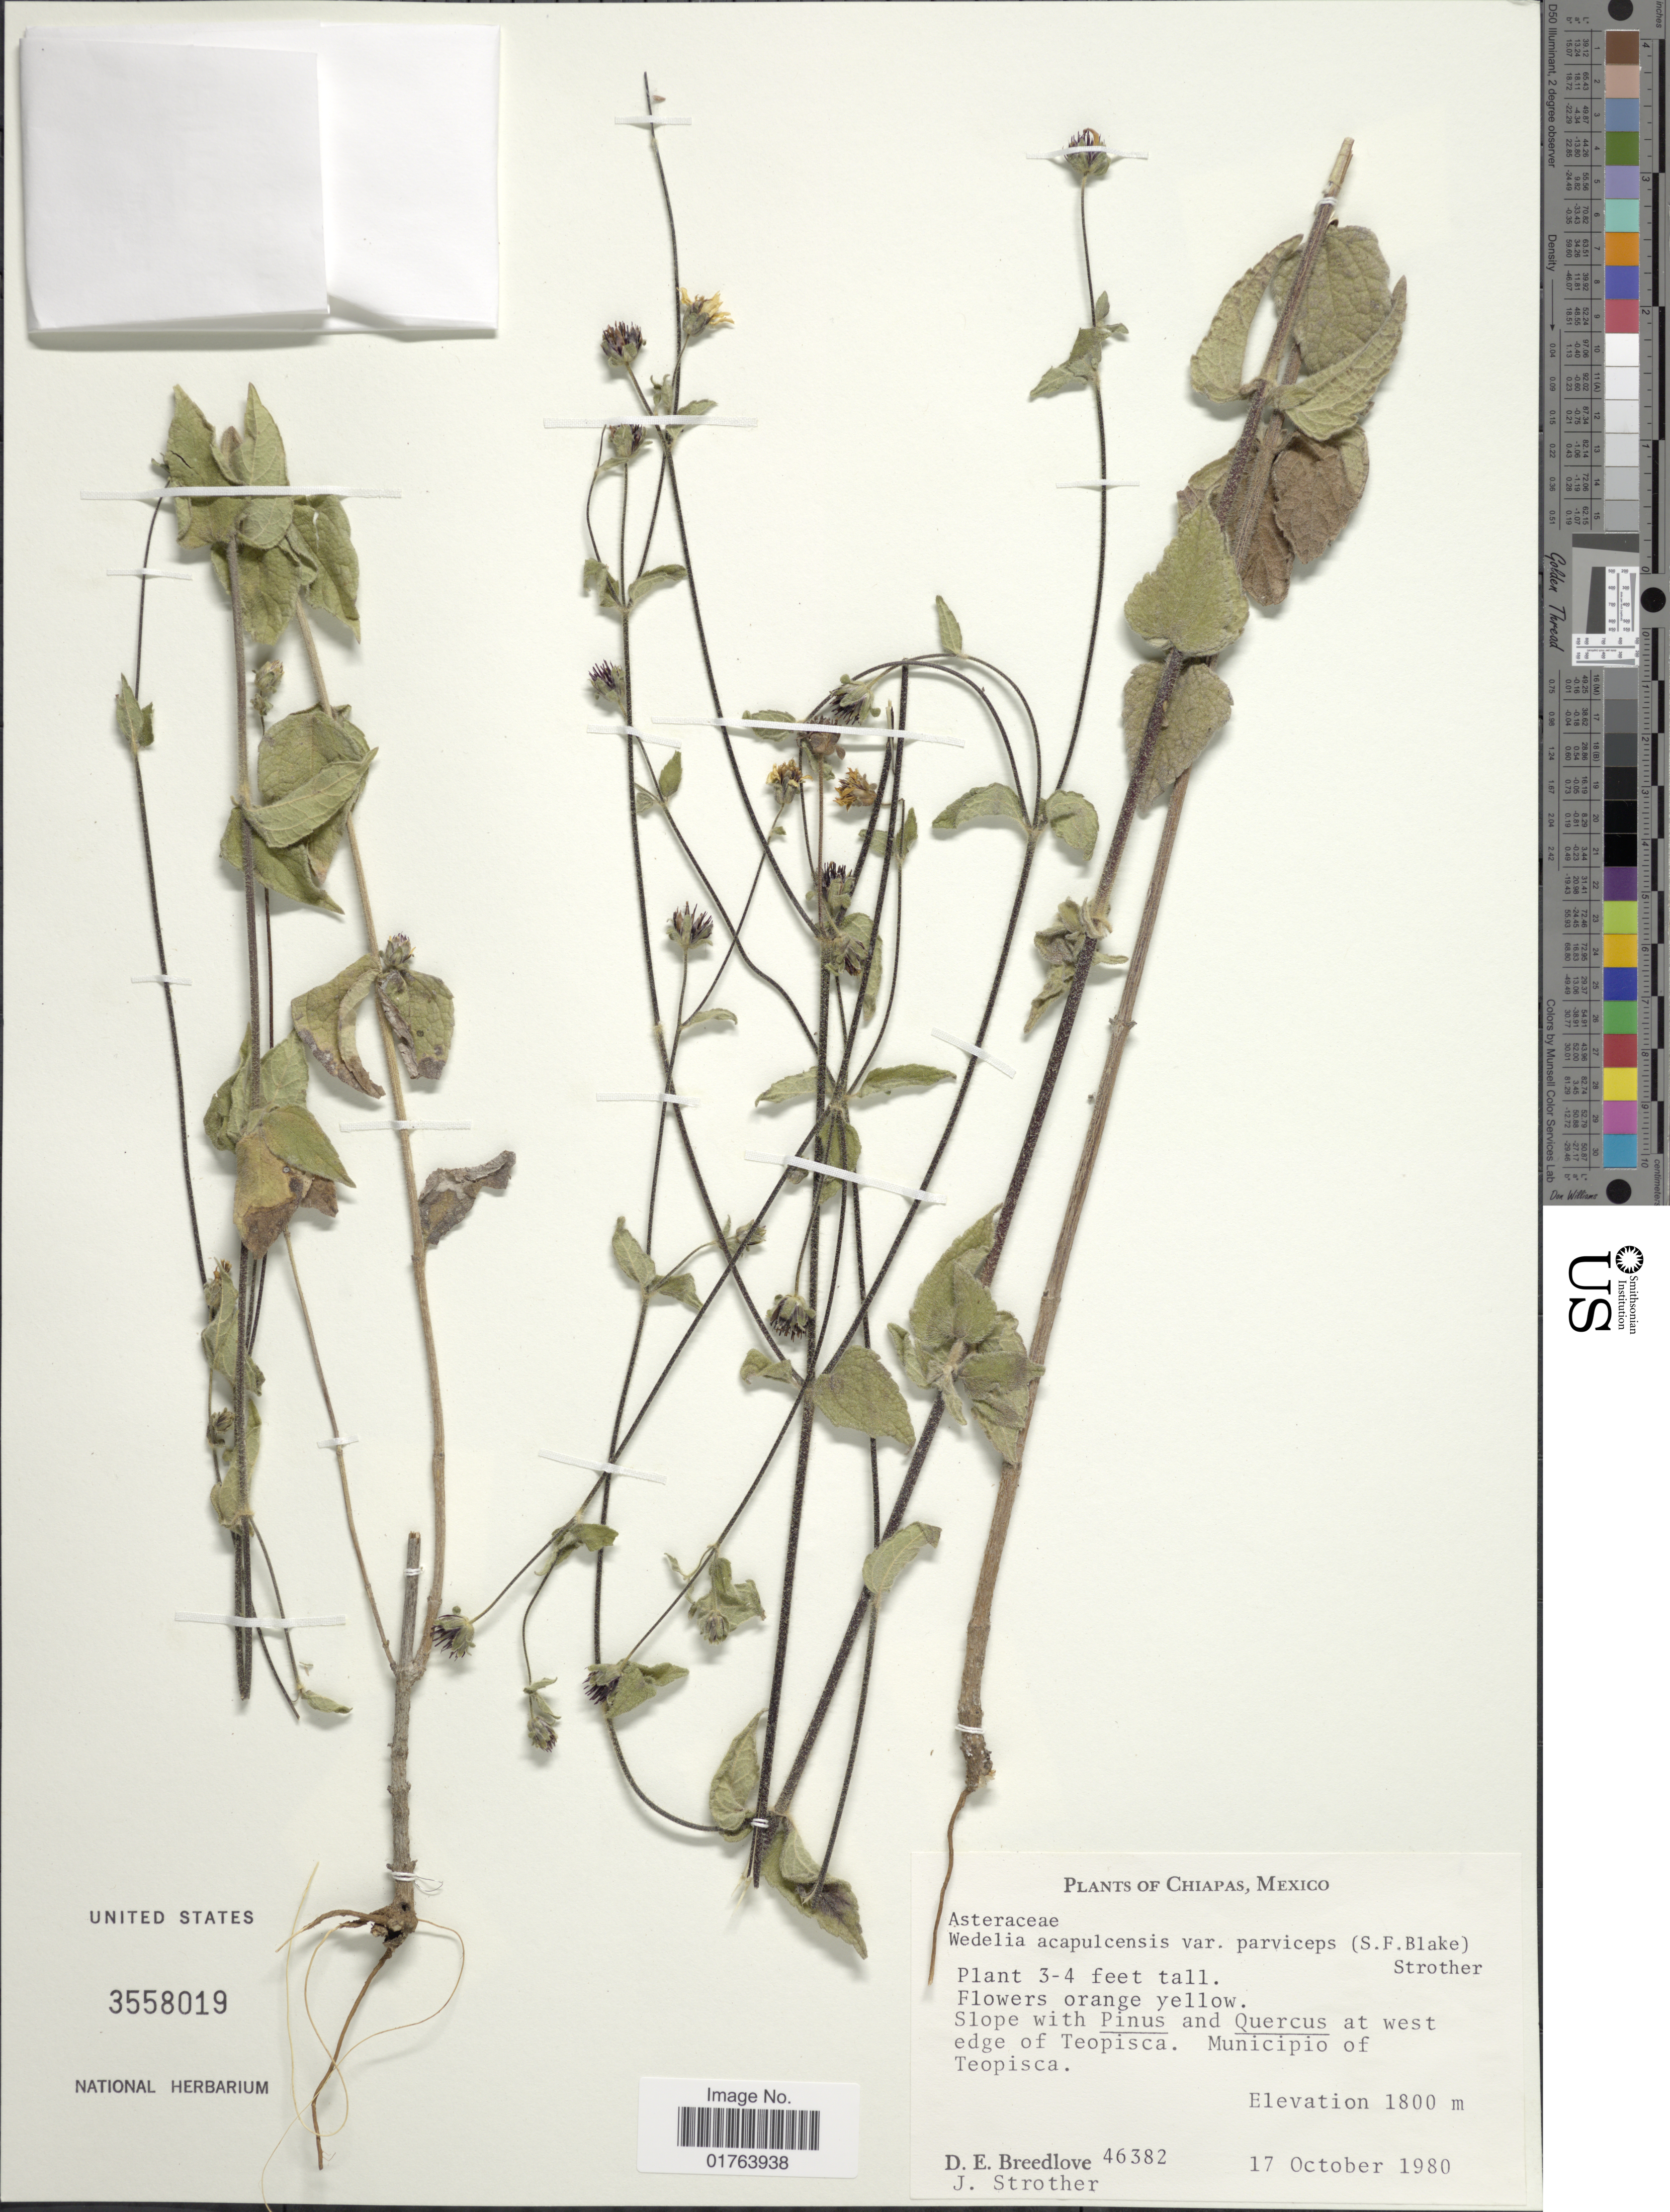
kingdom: Plantae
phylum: Tracheophyta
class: Magnoliopsida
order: Asterales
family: Asteraceae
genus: Wedelia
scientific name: Wedelia acapulcensis var. hispida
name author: (Kunth) Strother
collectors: D. E. Breedlove & J. Strother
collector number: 46382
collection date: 1980-10-17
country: Mexico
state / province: Chiapas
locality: Muncipio of Teopisca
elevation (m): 1800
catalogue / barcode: US 3558019